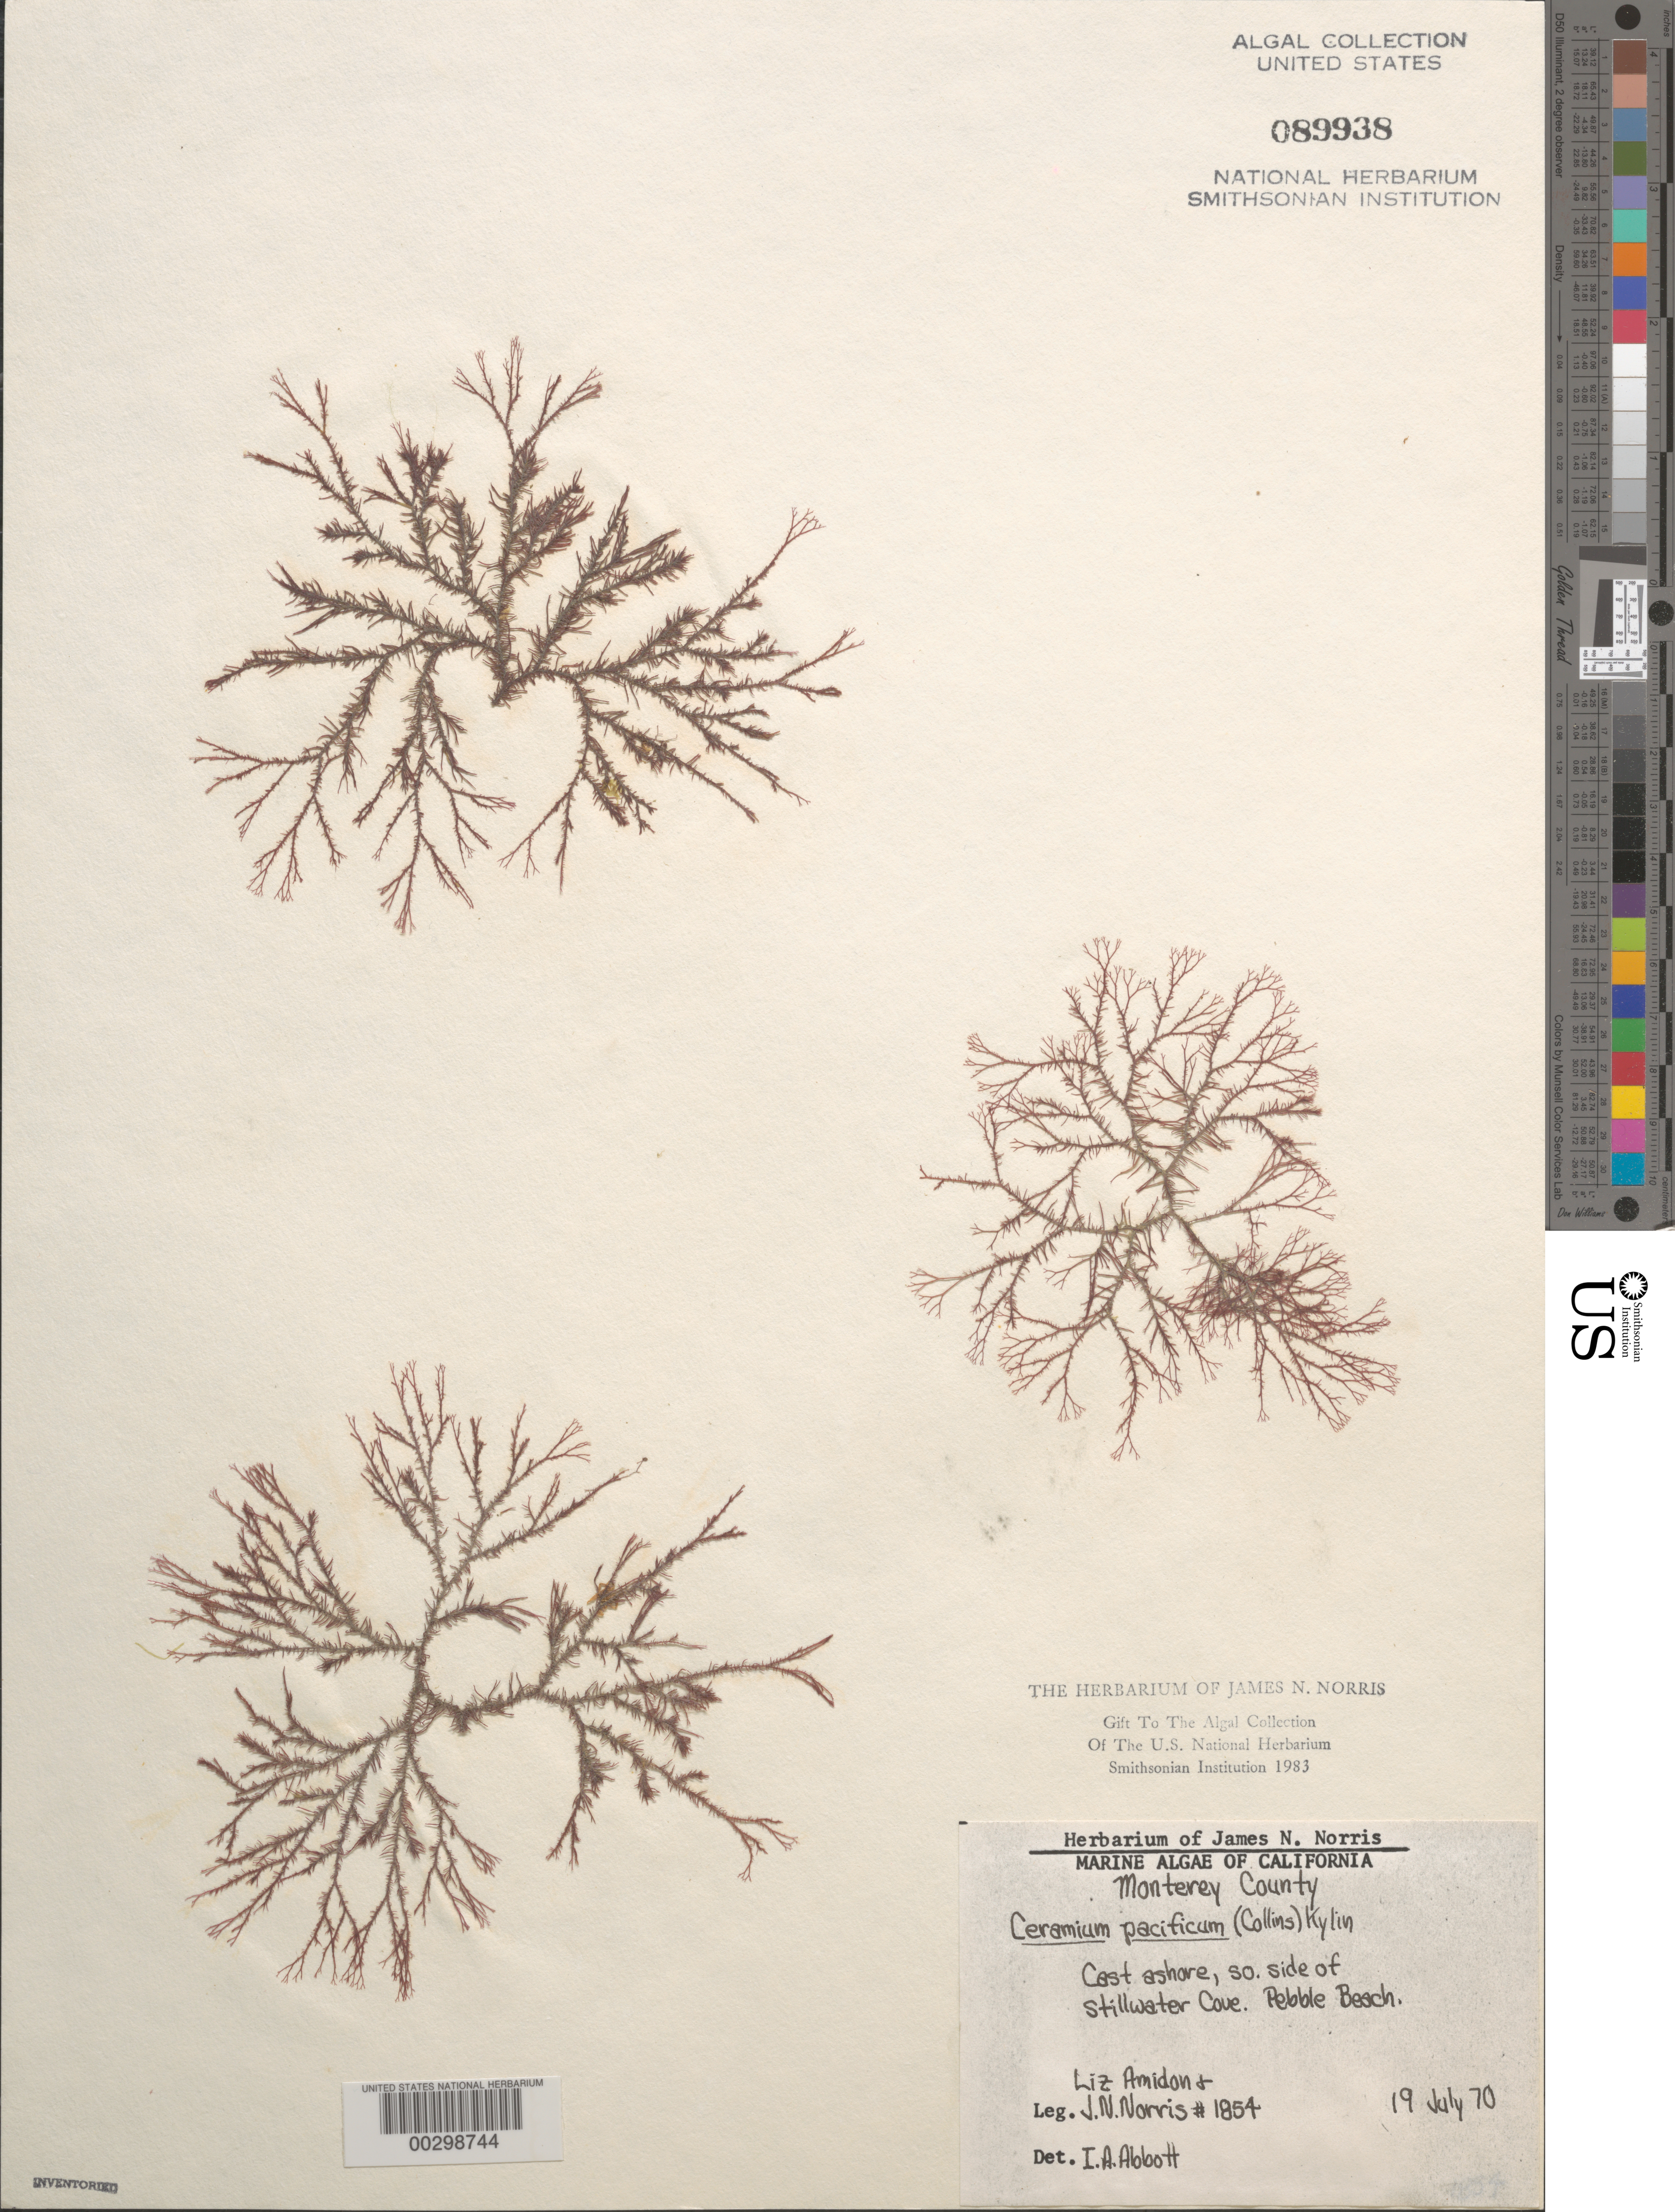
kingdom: Plantae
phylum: Rhodophyta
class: Florideophyceae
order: Ceramiales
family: Ceramiaceae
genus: Ceramium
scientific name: Ceramium pacificum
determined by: Abbott, Isabella A.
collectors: E. Amidon & J. N. Norris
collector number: JN-1854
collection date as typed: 19 Jul 1970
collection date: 1970-07-19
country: United States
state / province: California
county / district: Monterey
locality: Stillwater Cove, Pebble Beach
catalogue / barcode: US 89938